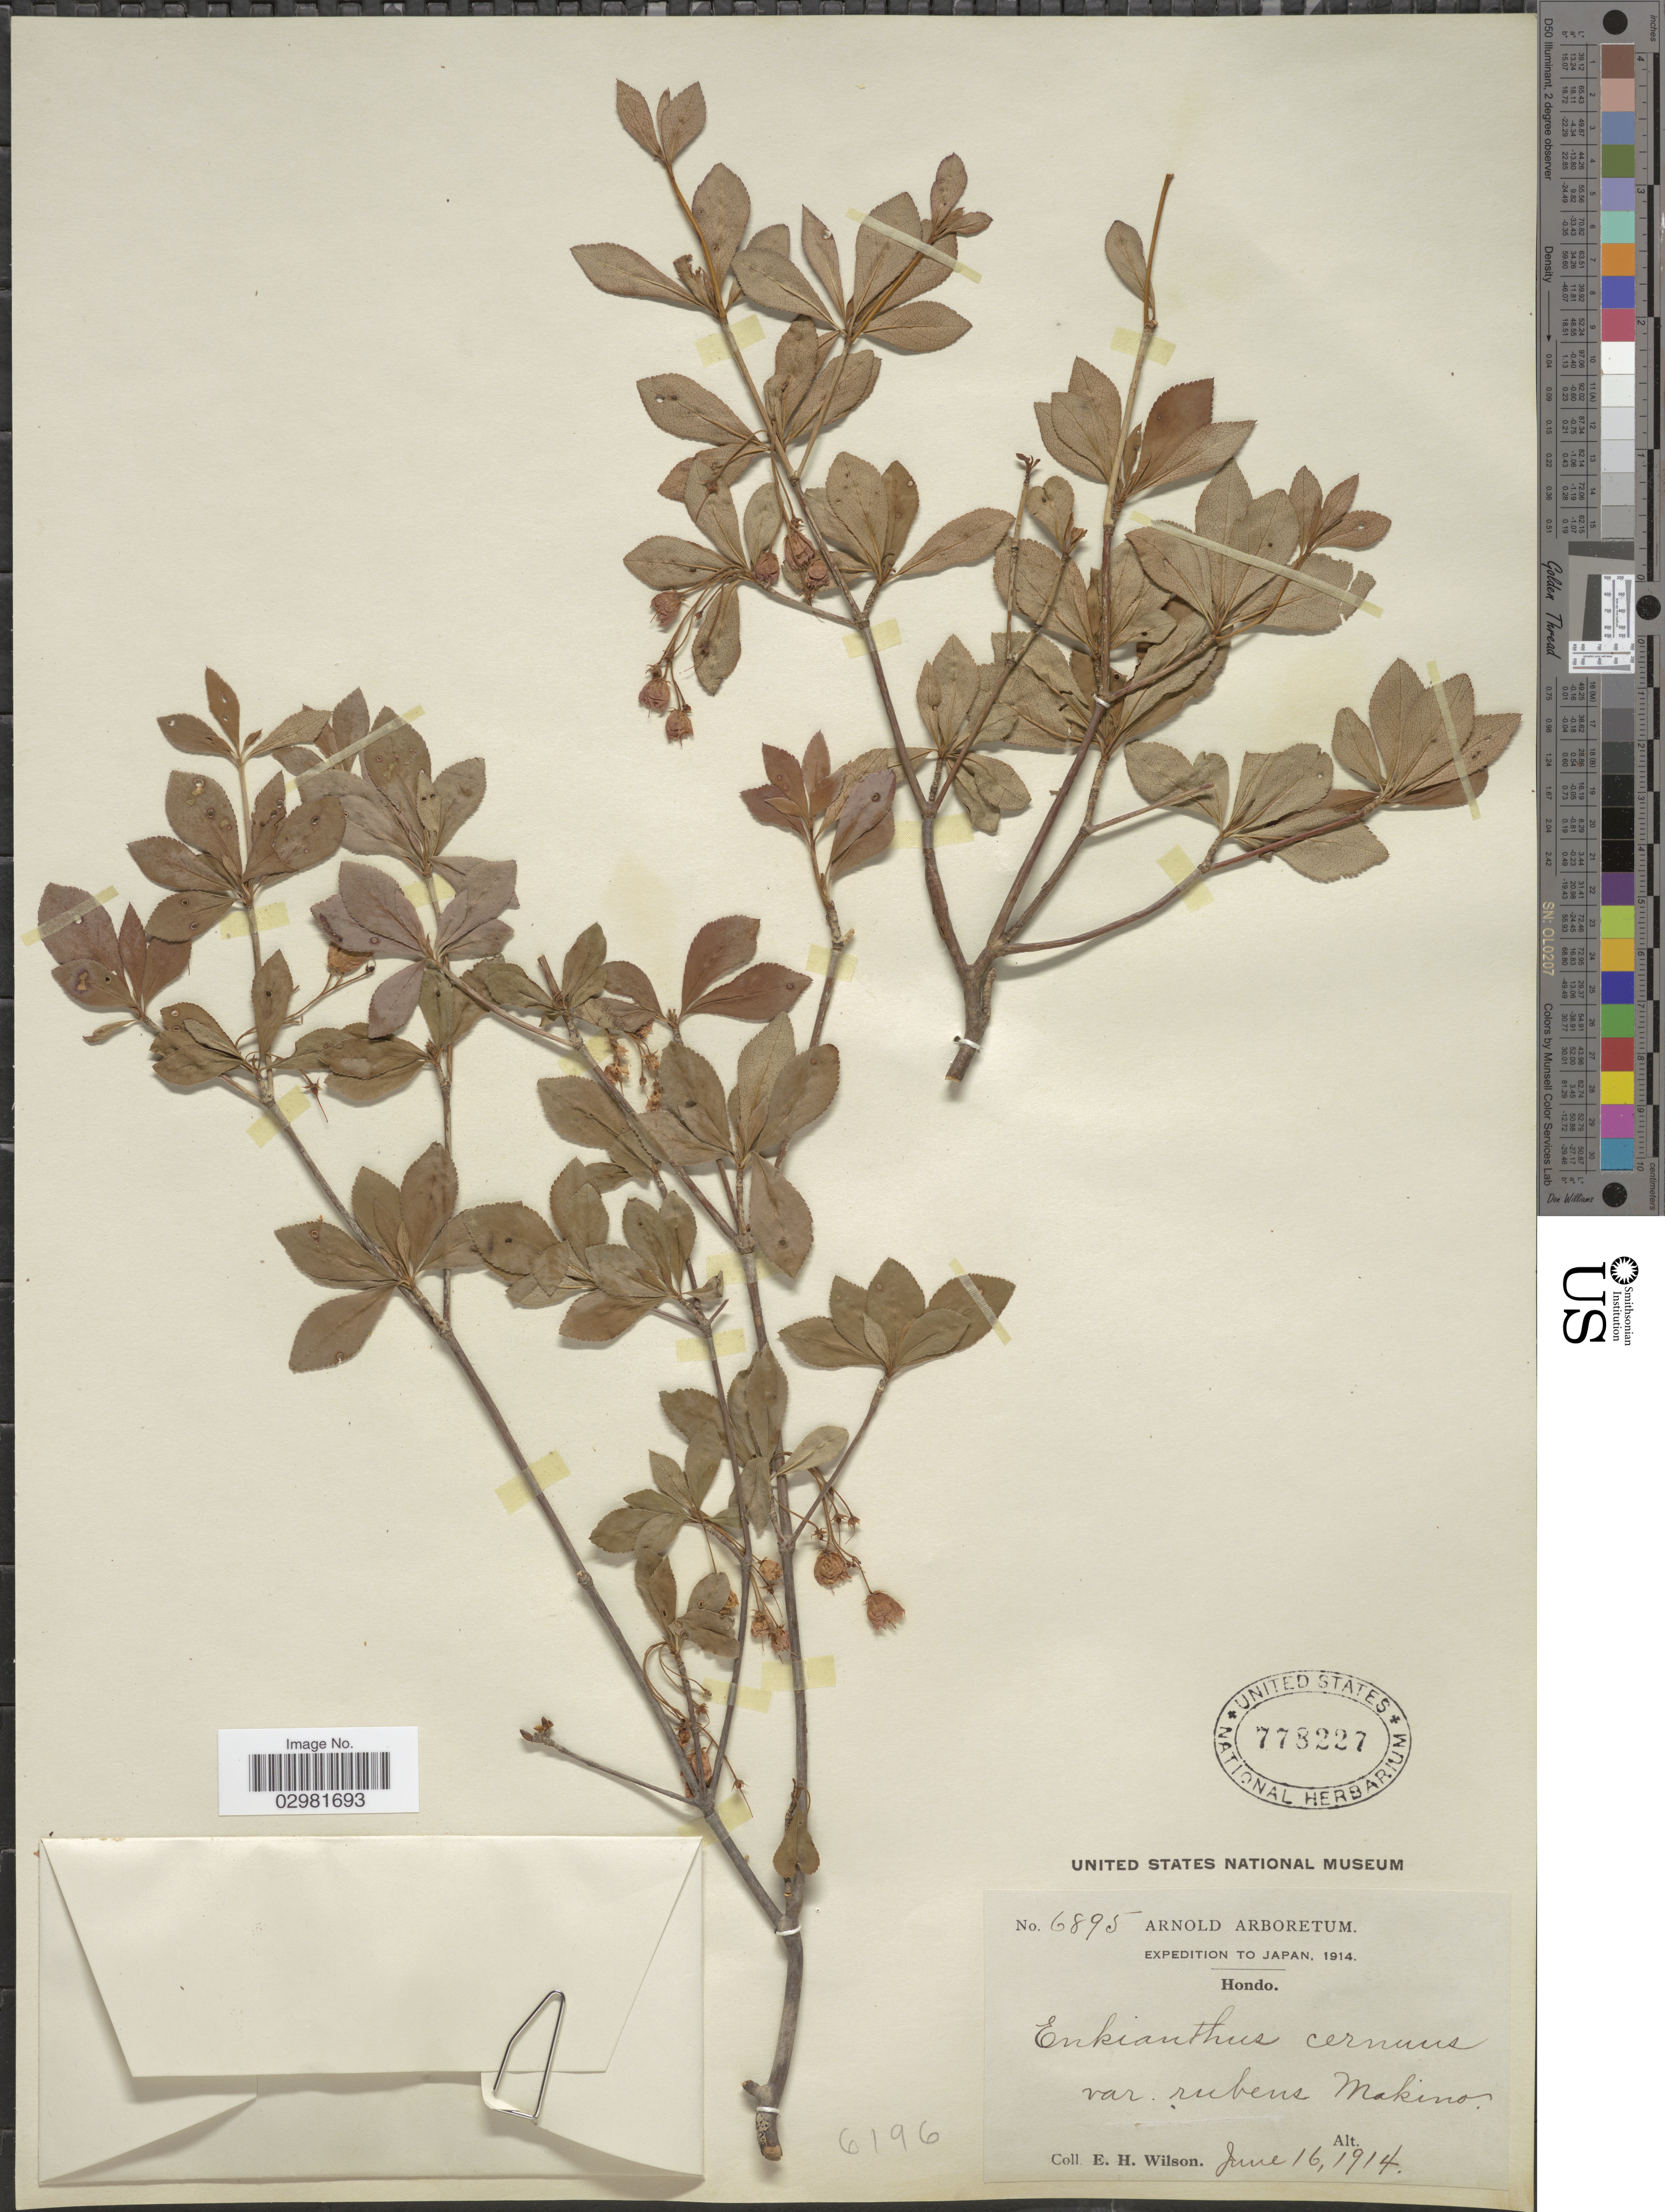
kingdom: Plantae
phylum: Tracheophyta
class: Magnoliopsida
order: Ericales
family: Ericaceae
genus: Enkianthus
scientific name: Enkianthus cernuus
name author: (Siebold & Zucc.) Benth. & Hook. f. ex Makino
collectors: E. Wilson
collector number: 6895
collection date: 1914-06-16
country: Japan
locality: Hondo.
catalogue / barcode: US 778227